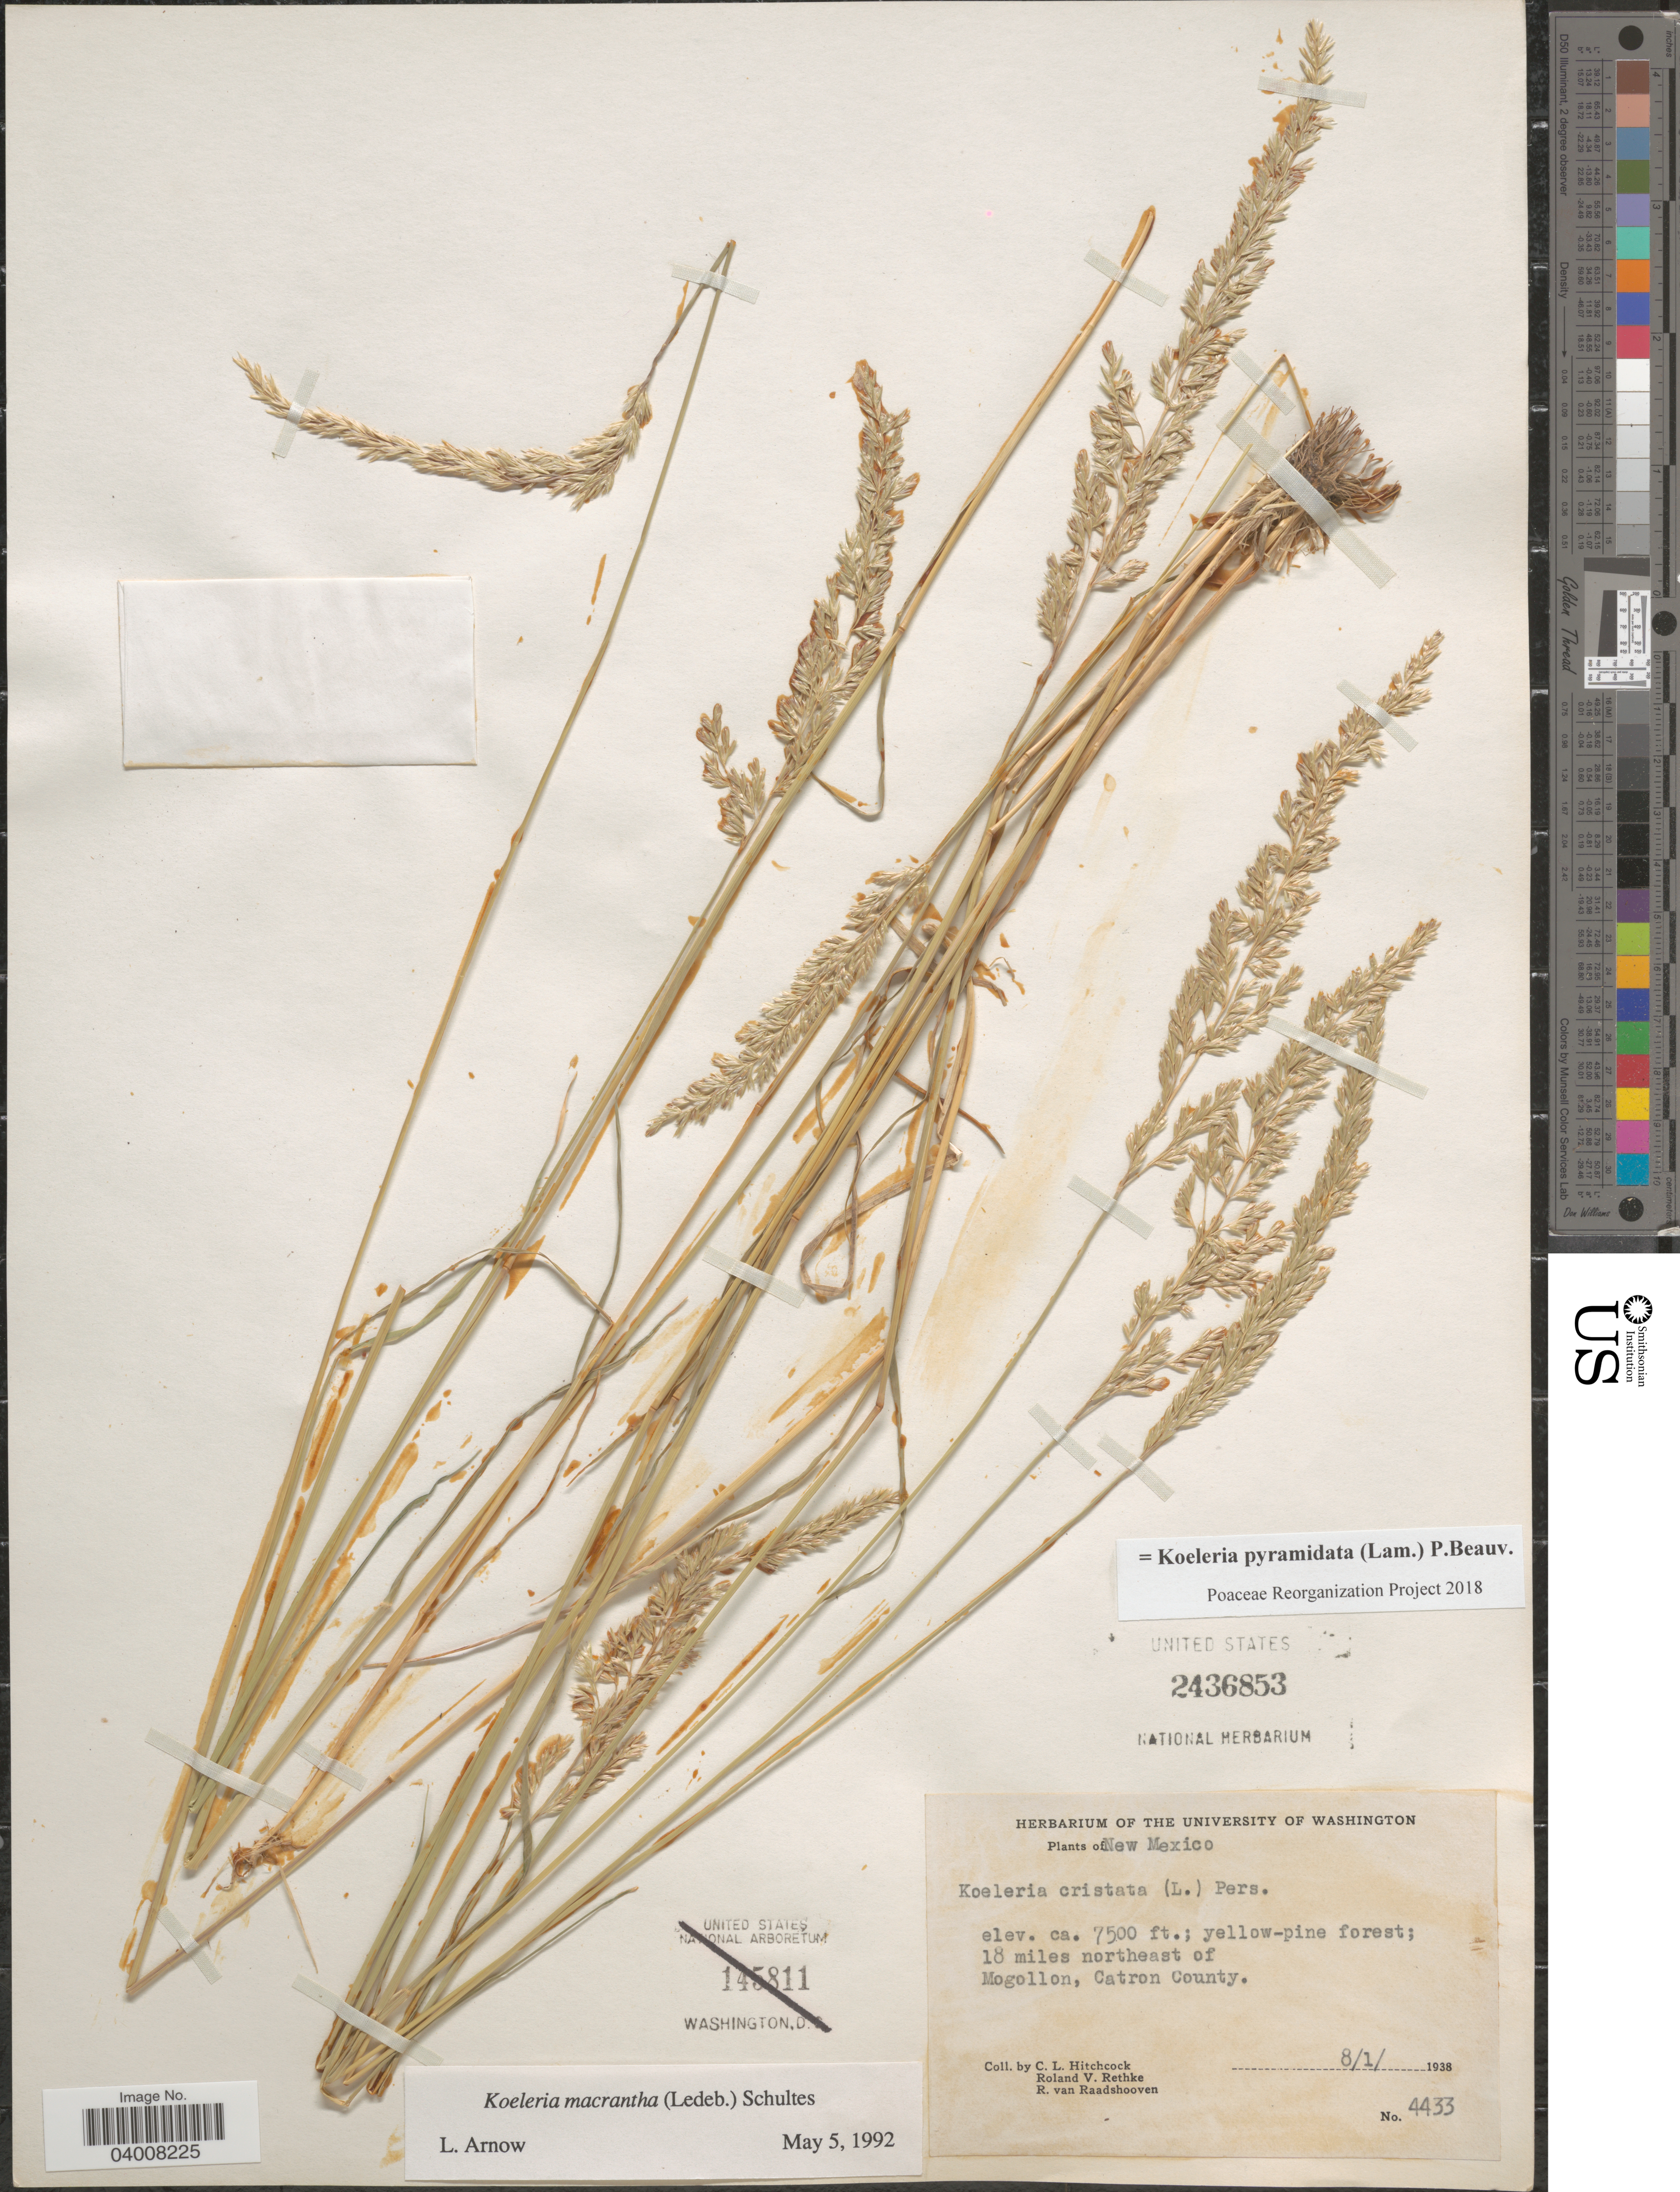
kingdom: Plantae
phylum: Tracheophyta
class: Liliopsida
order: Poales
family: Poaceae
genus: Koeleria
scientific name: Koeleria pyramidata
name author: (Lam.) P. Beauv.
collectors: C. L. Hitchcock, R. Rethke & R. Raadshooven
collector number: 4433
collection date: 1938-08-01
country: United States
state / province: New Mexico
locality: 18 miles northeast of Mogollon, Catron County.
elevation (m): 2286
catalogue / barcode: US 2436853